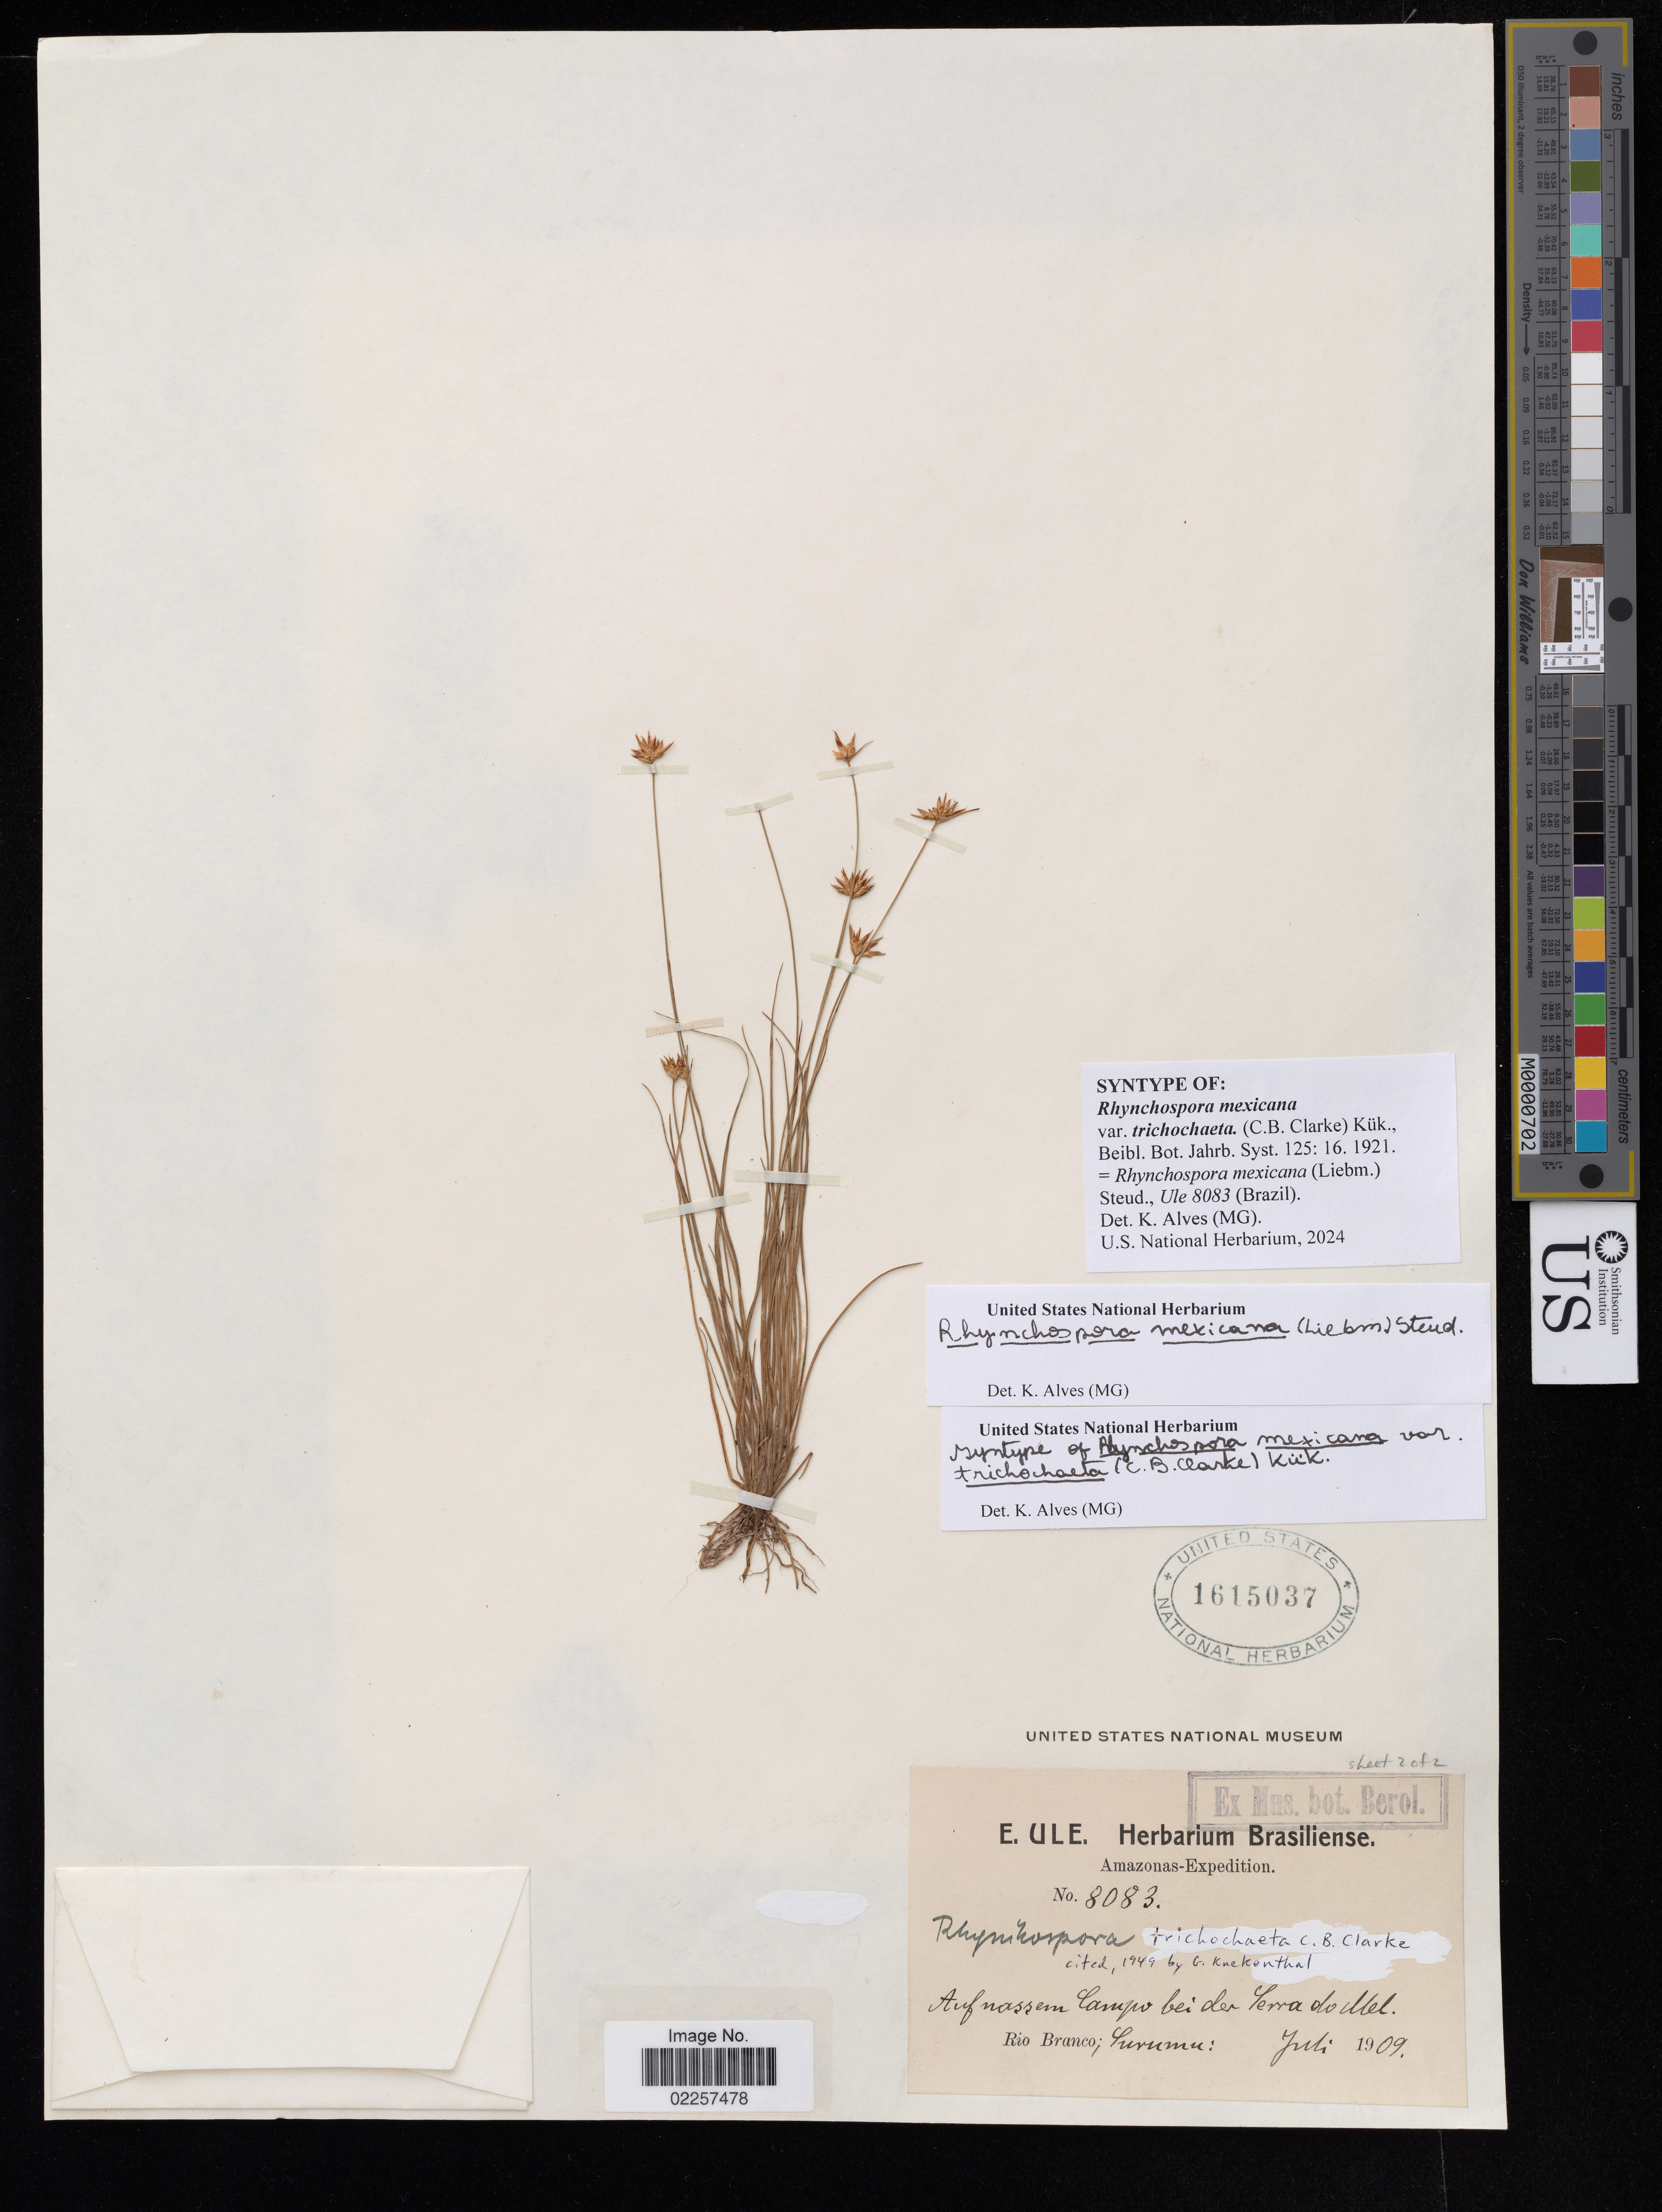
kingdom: Plantae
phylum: Tracheophyta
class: Liliopsida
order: Poales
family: Cyperaceae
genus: Rhynchospora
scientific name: Rhynchospora mexicana var. trichochaeta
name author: (C.B. Clarke) Kük.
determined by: Alves, K.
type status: Syntype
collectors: E. H. Ule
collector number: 8083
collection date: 1909-07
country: Brazil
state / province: Rio Grande do Norte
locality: Auf nassem Campo bei der Serra do Mel, Rio Branco, Surumu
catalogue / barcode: US 1615037